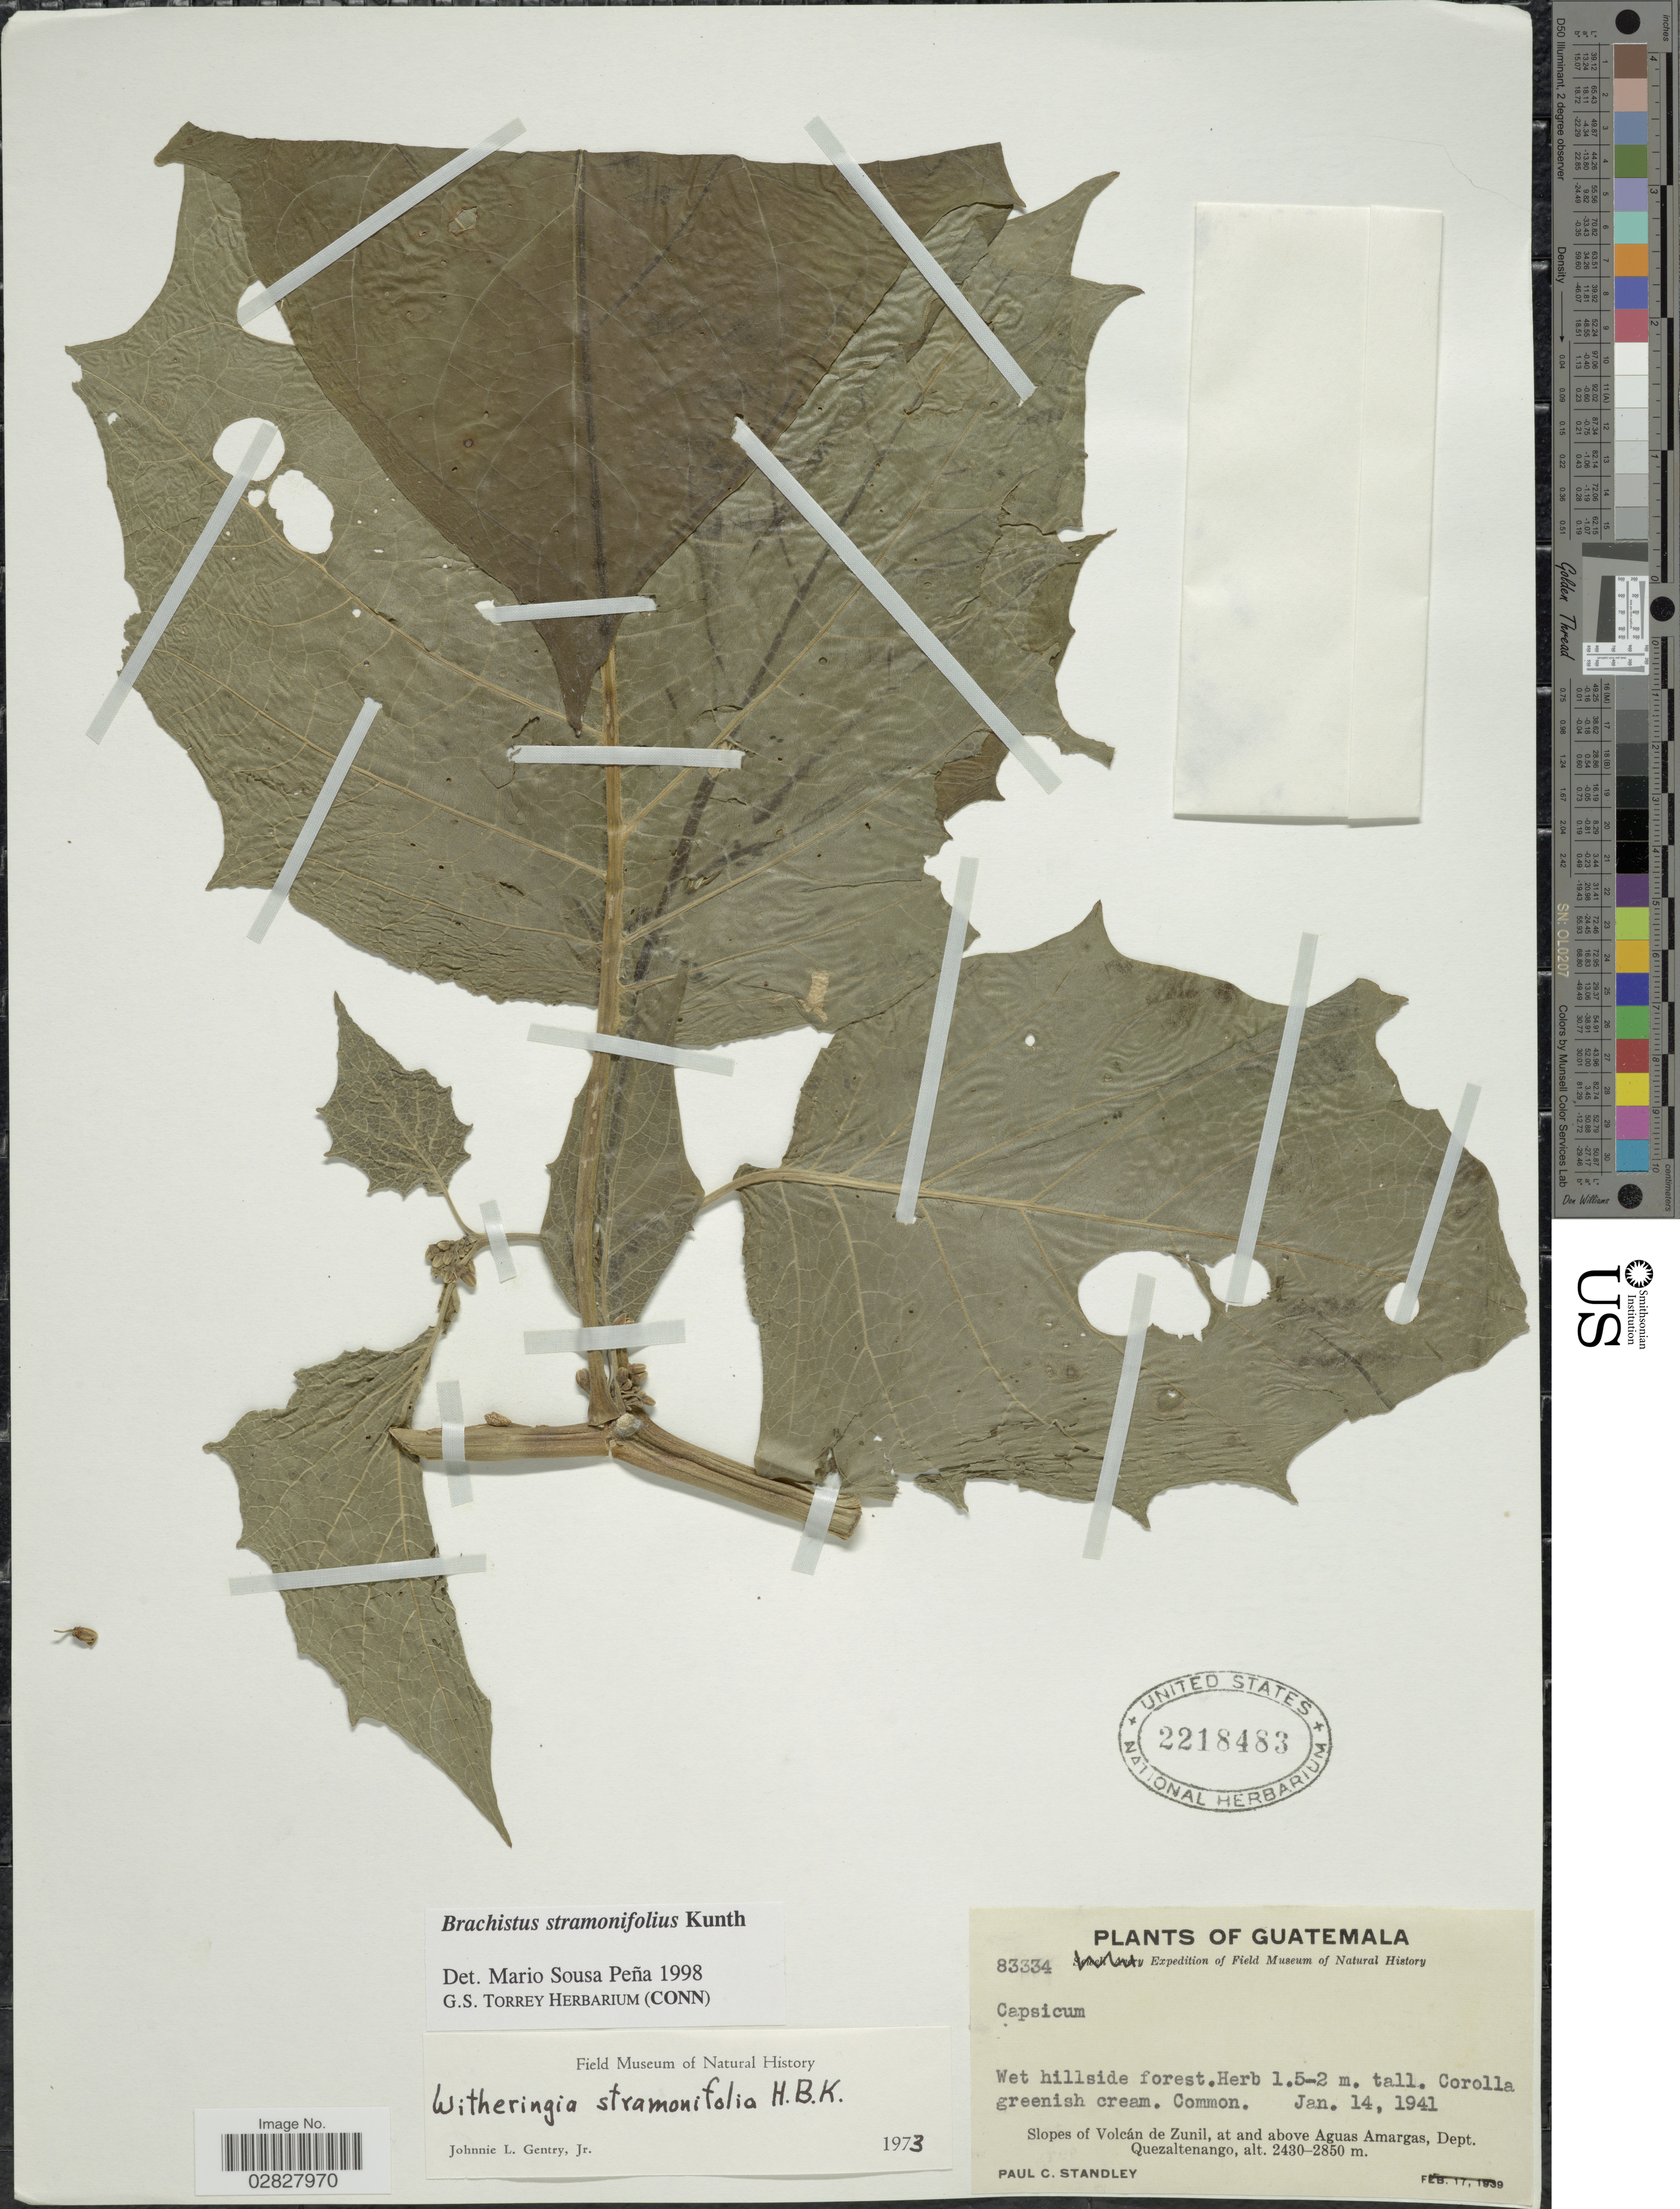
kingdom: Plantae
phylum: Tracheophyta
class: Magnoliopsida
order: Solanales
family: Solanaceae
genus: Brachistus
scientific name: Brachistus stramonifolius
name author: (Kunth) Miers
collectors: P. C. Standley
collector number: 83334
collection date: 1941-01-14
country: Guatemala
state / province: Quetzaltenango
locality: Slopes of Volcán de Zunil, at and above Aguas Amargas, Dept. Quezaltenango.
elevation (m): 2430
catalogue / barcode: US 2218483